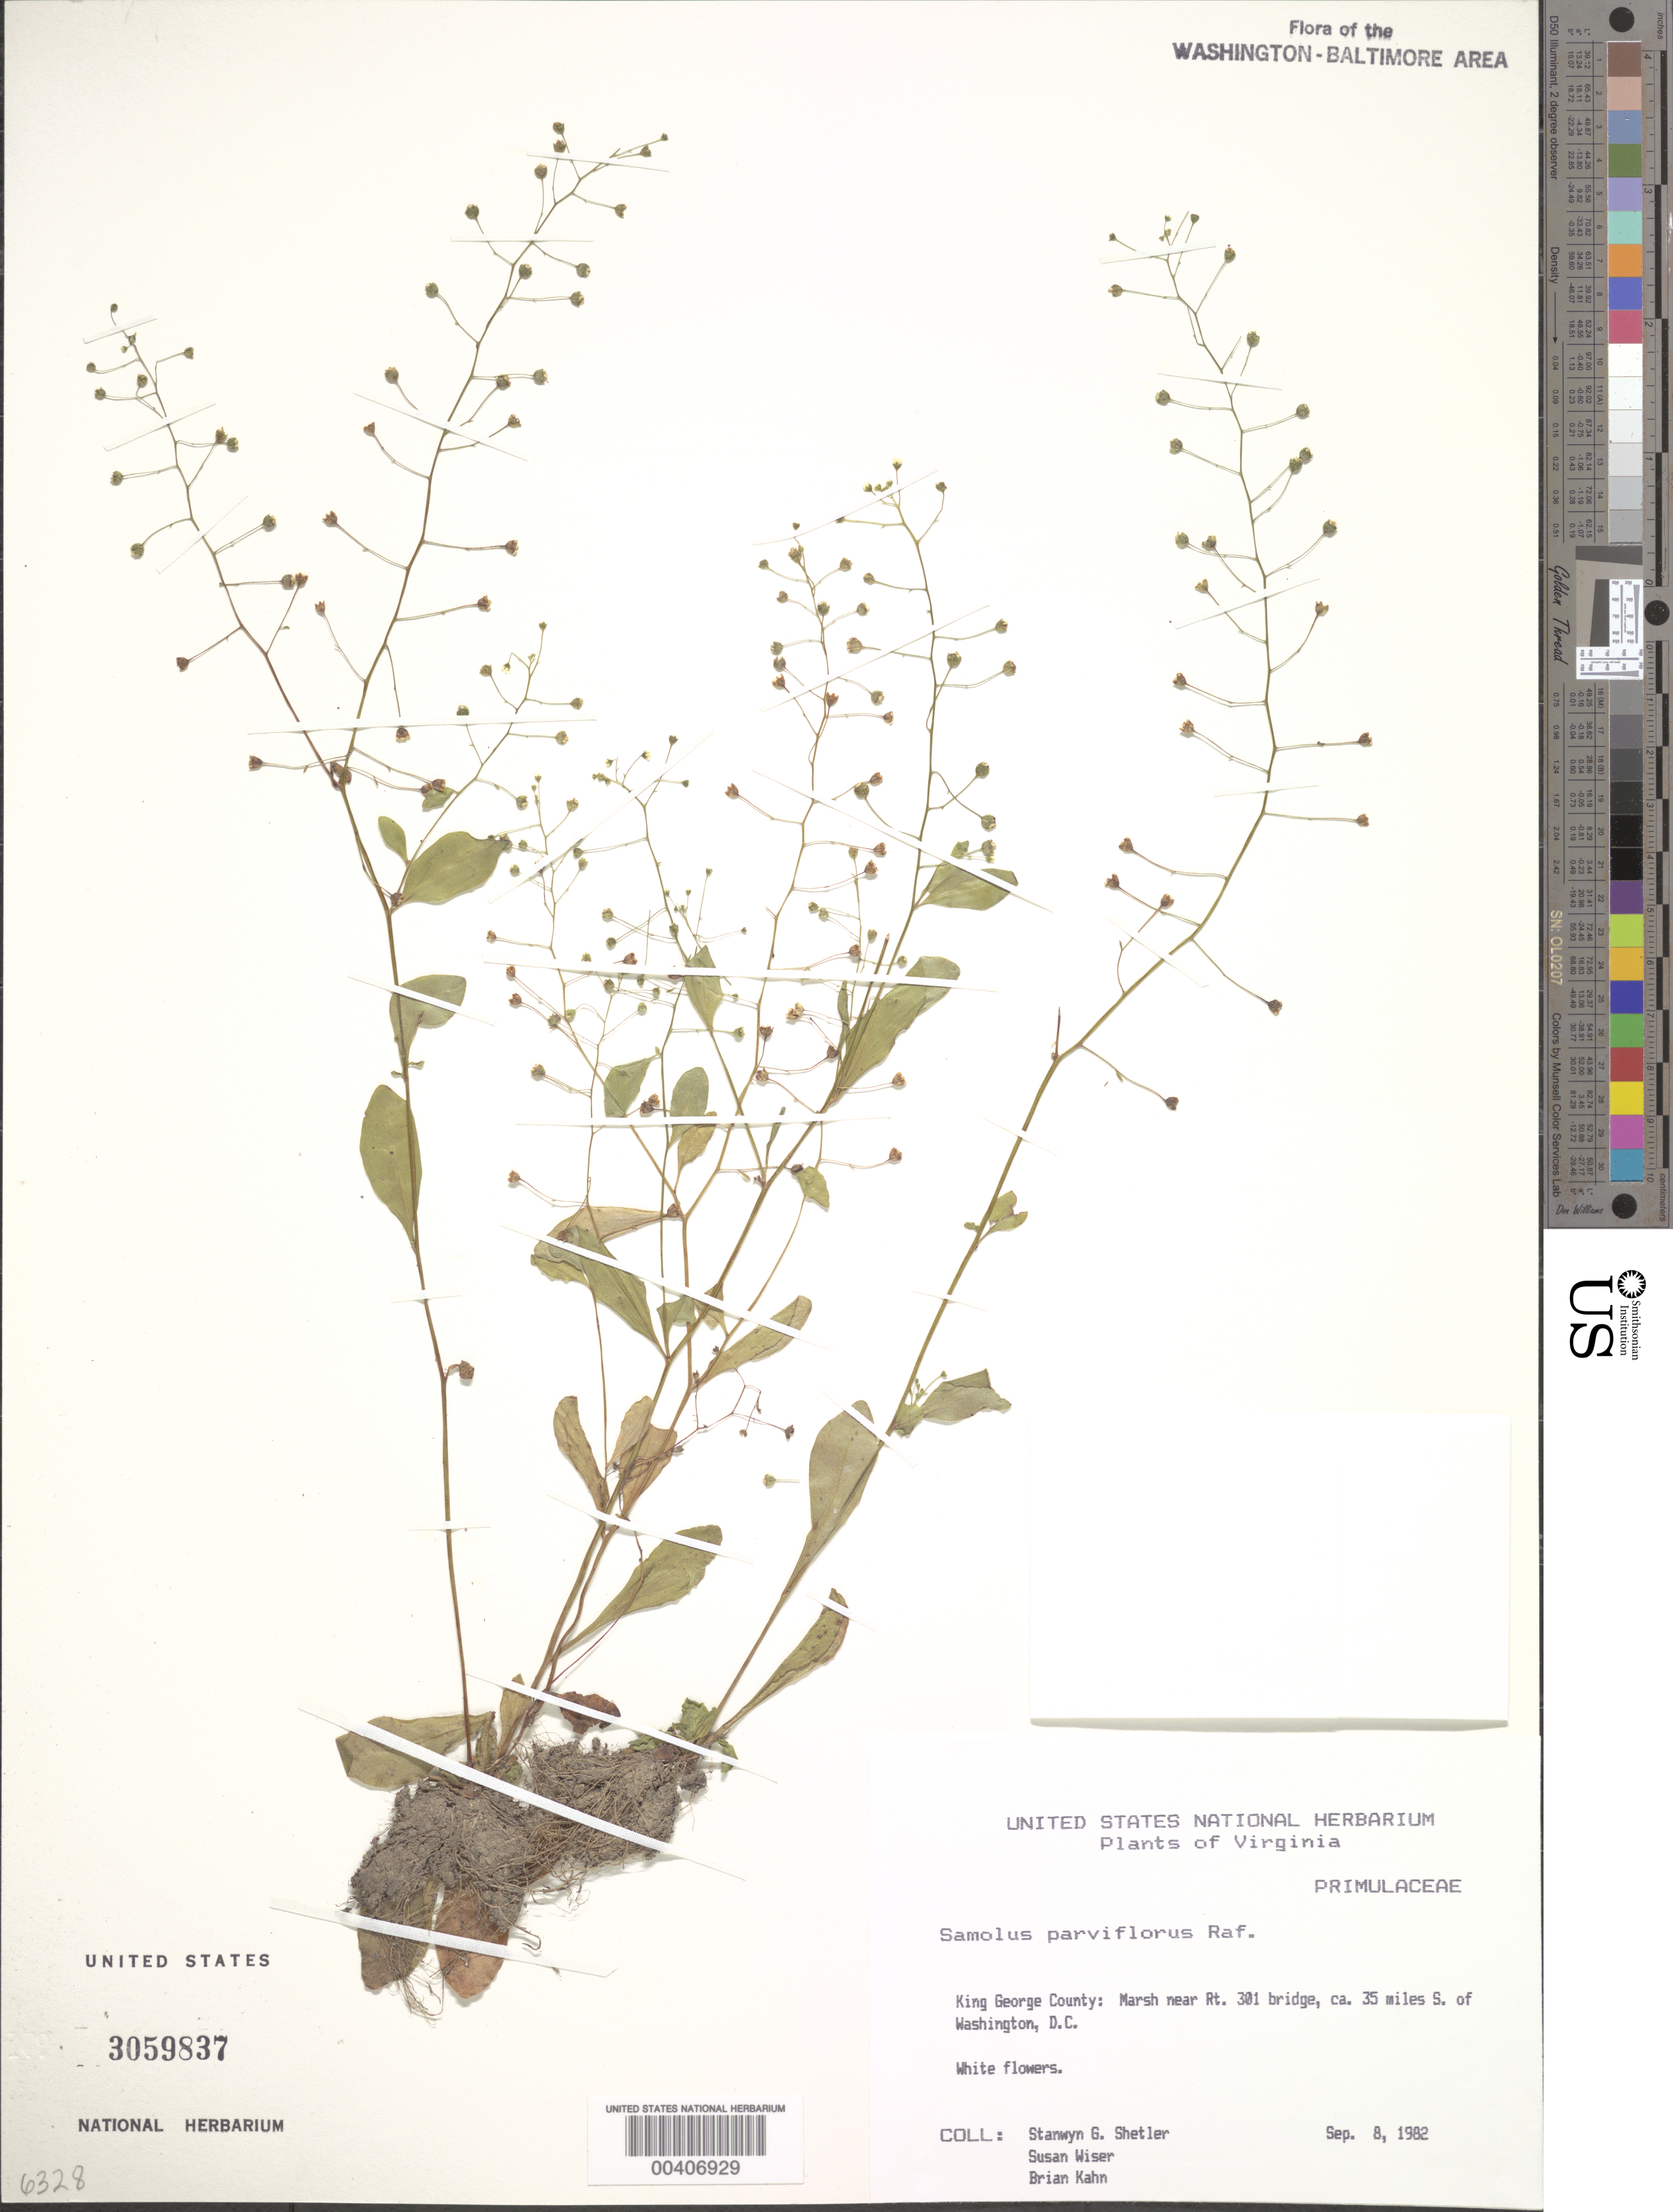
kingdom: Plantae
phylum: Tracheophyta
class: Magnoliopsida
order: Ericales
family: Primulaceae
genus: Samolus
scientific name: Samolus parviflorus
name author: Raf.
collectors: S. Shetler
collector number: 6328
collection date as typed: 08 Sep 1982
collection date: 1982-09-08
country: United States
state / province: Virginia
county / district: King George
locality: Marsh near Rt. 301 Bridge, Ca. 35 miles S. of Washington, DC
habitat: Marsh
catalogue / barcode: US 3059837